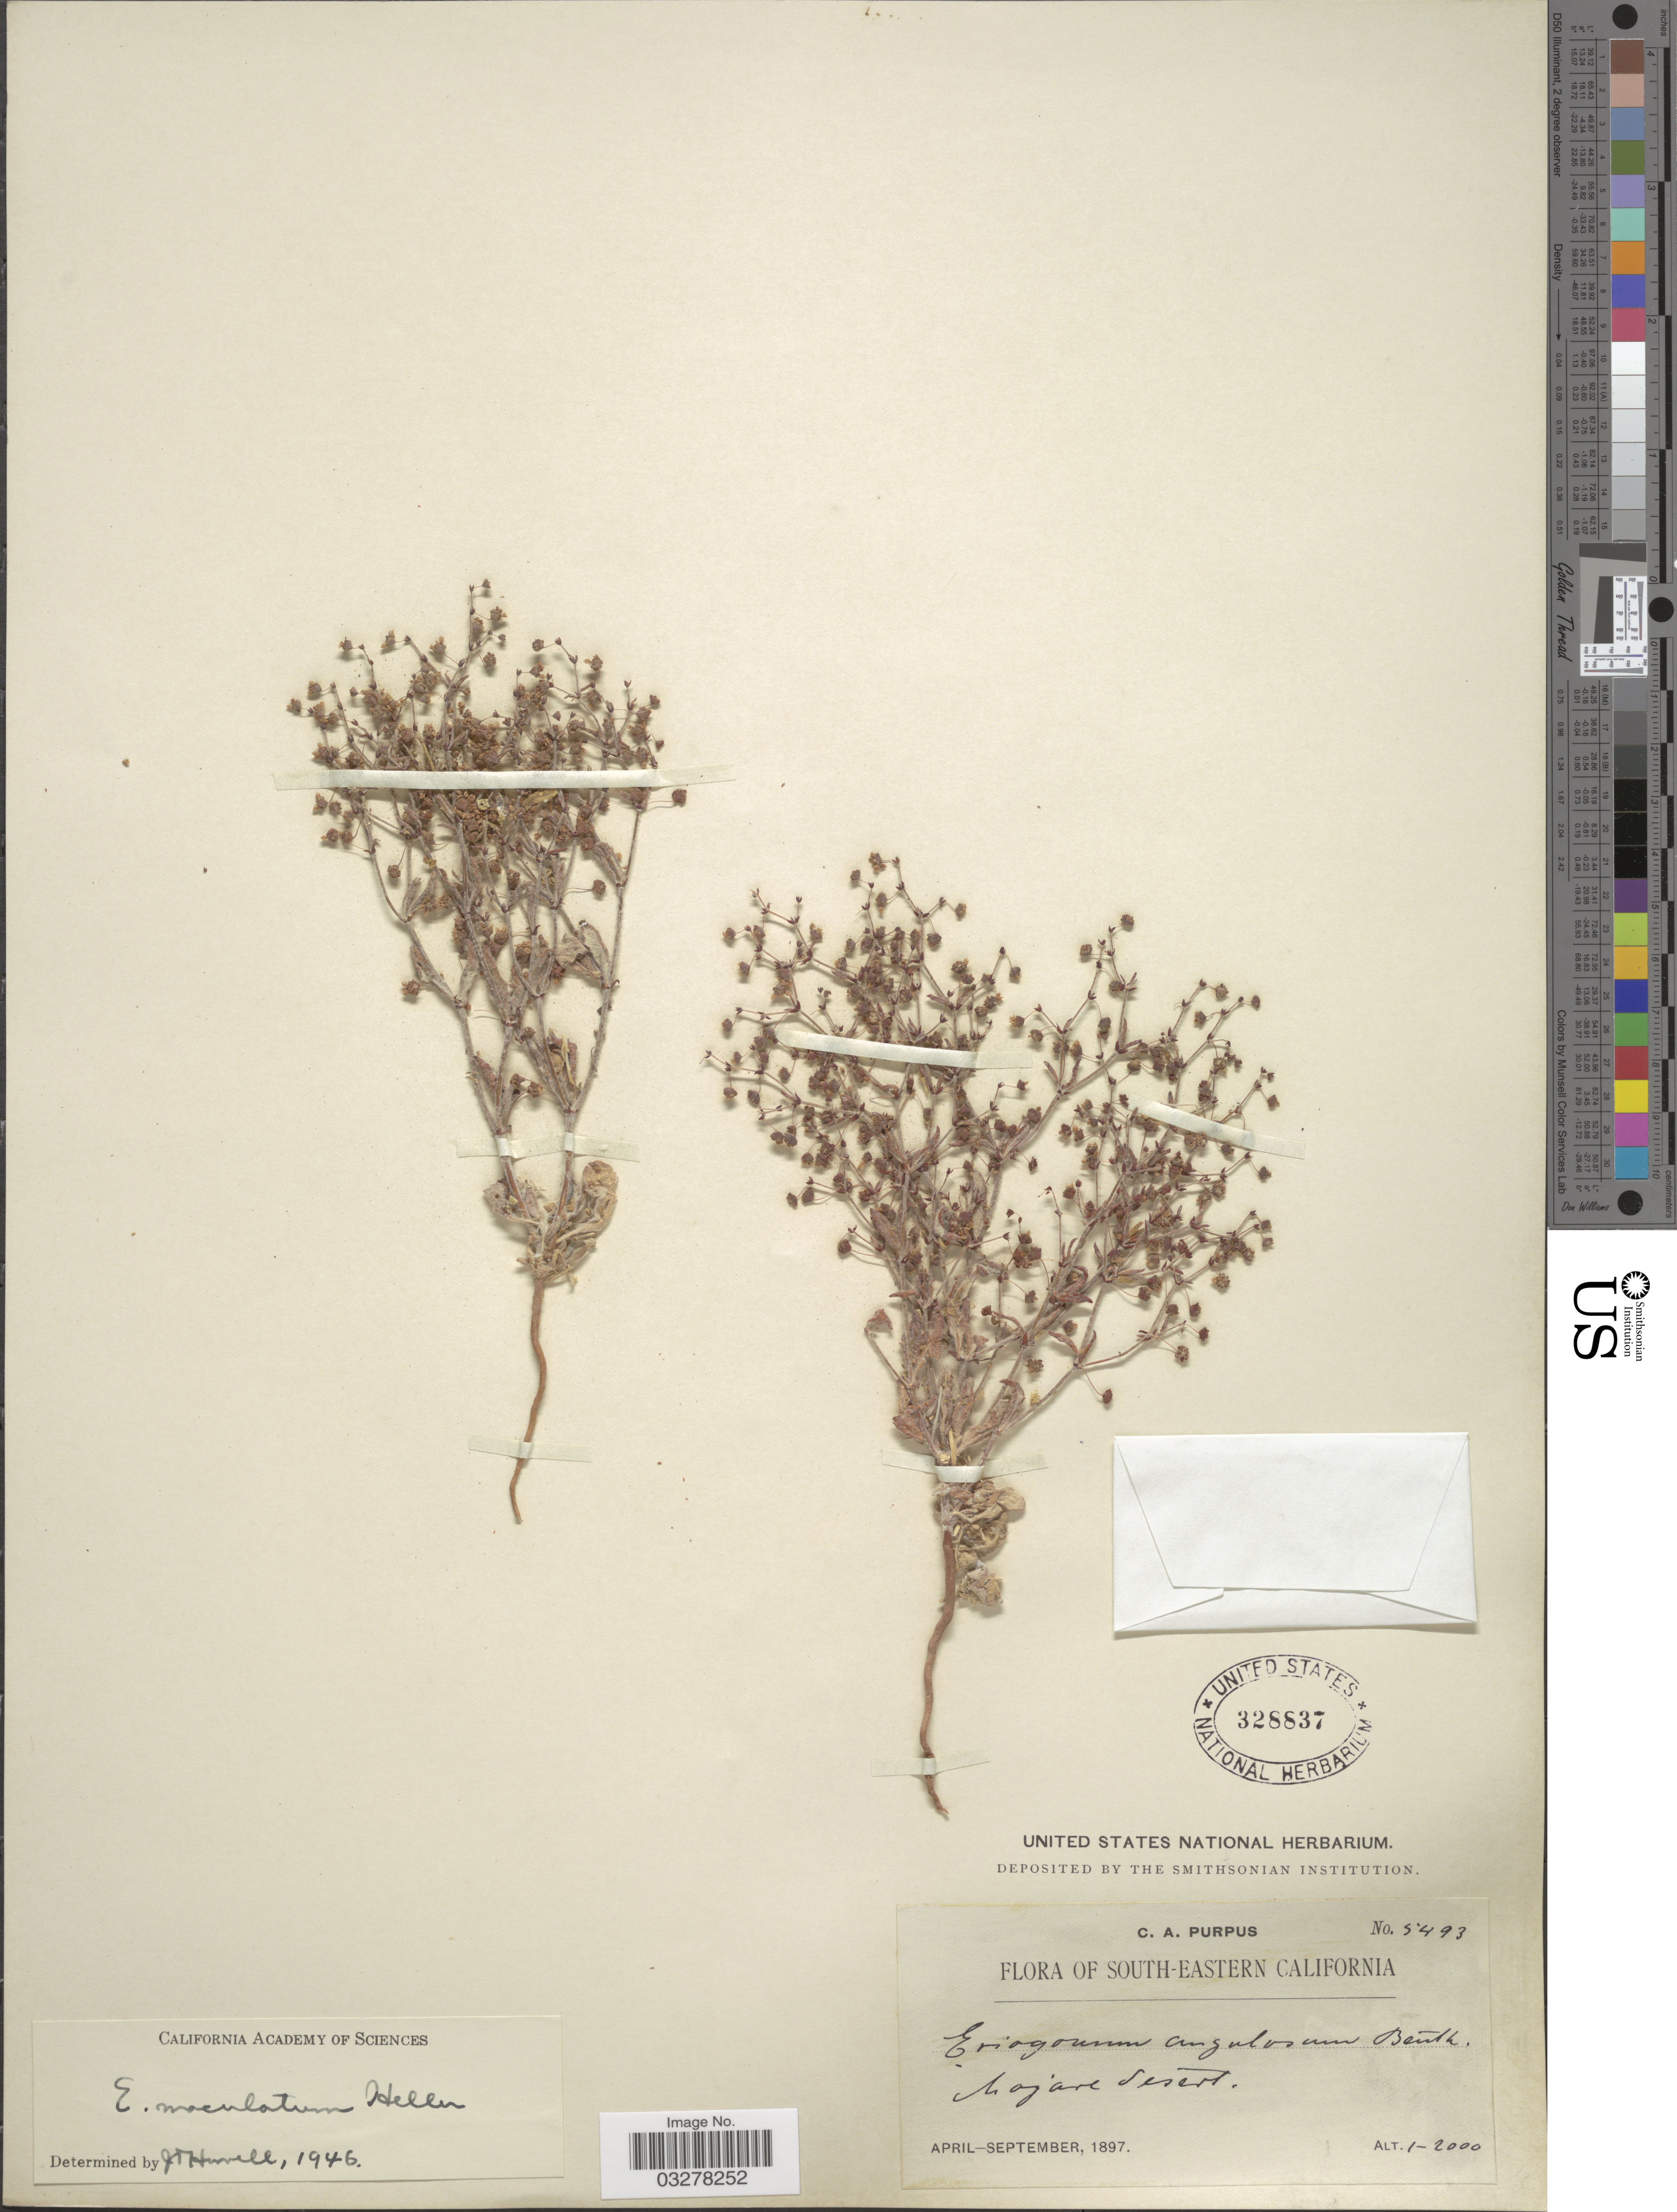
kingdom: Plantae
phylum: Tracheophyta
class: Magnoliopsida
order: Caryophyllales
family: Polygonaceae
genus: Eriogonum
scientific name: Eriogonum maculatum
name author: A. Heller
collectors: C. A. Purpus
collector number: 5493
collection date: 1897-04/1897-09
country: United States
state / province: California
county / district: San Bernardino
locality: South-eastern California. Mojave Desert.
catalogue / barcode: US 328837